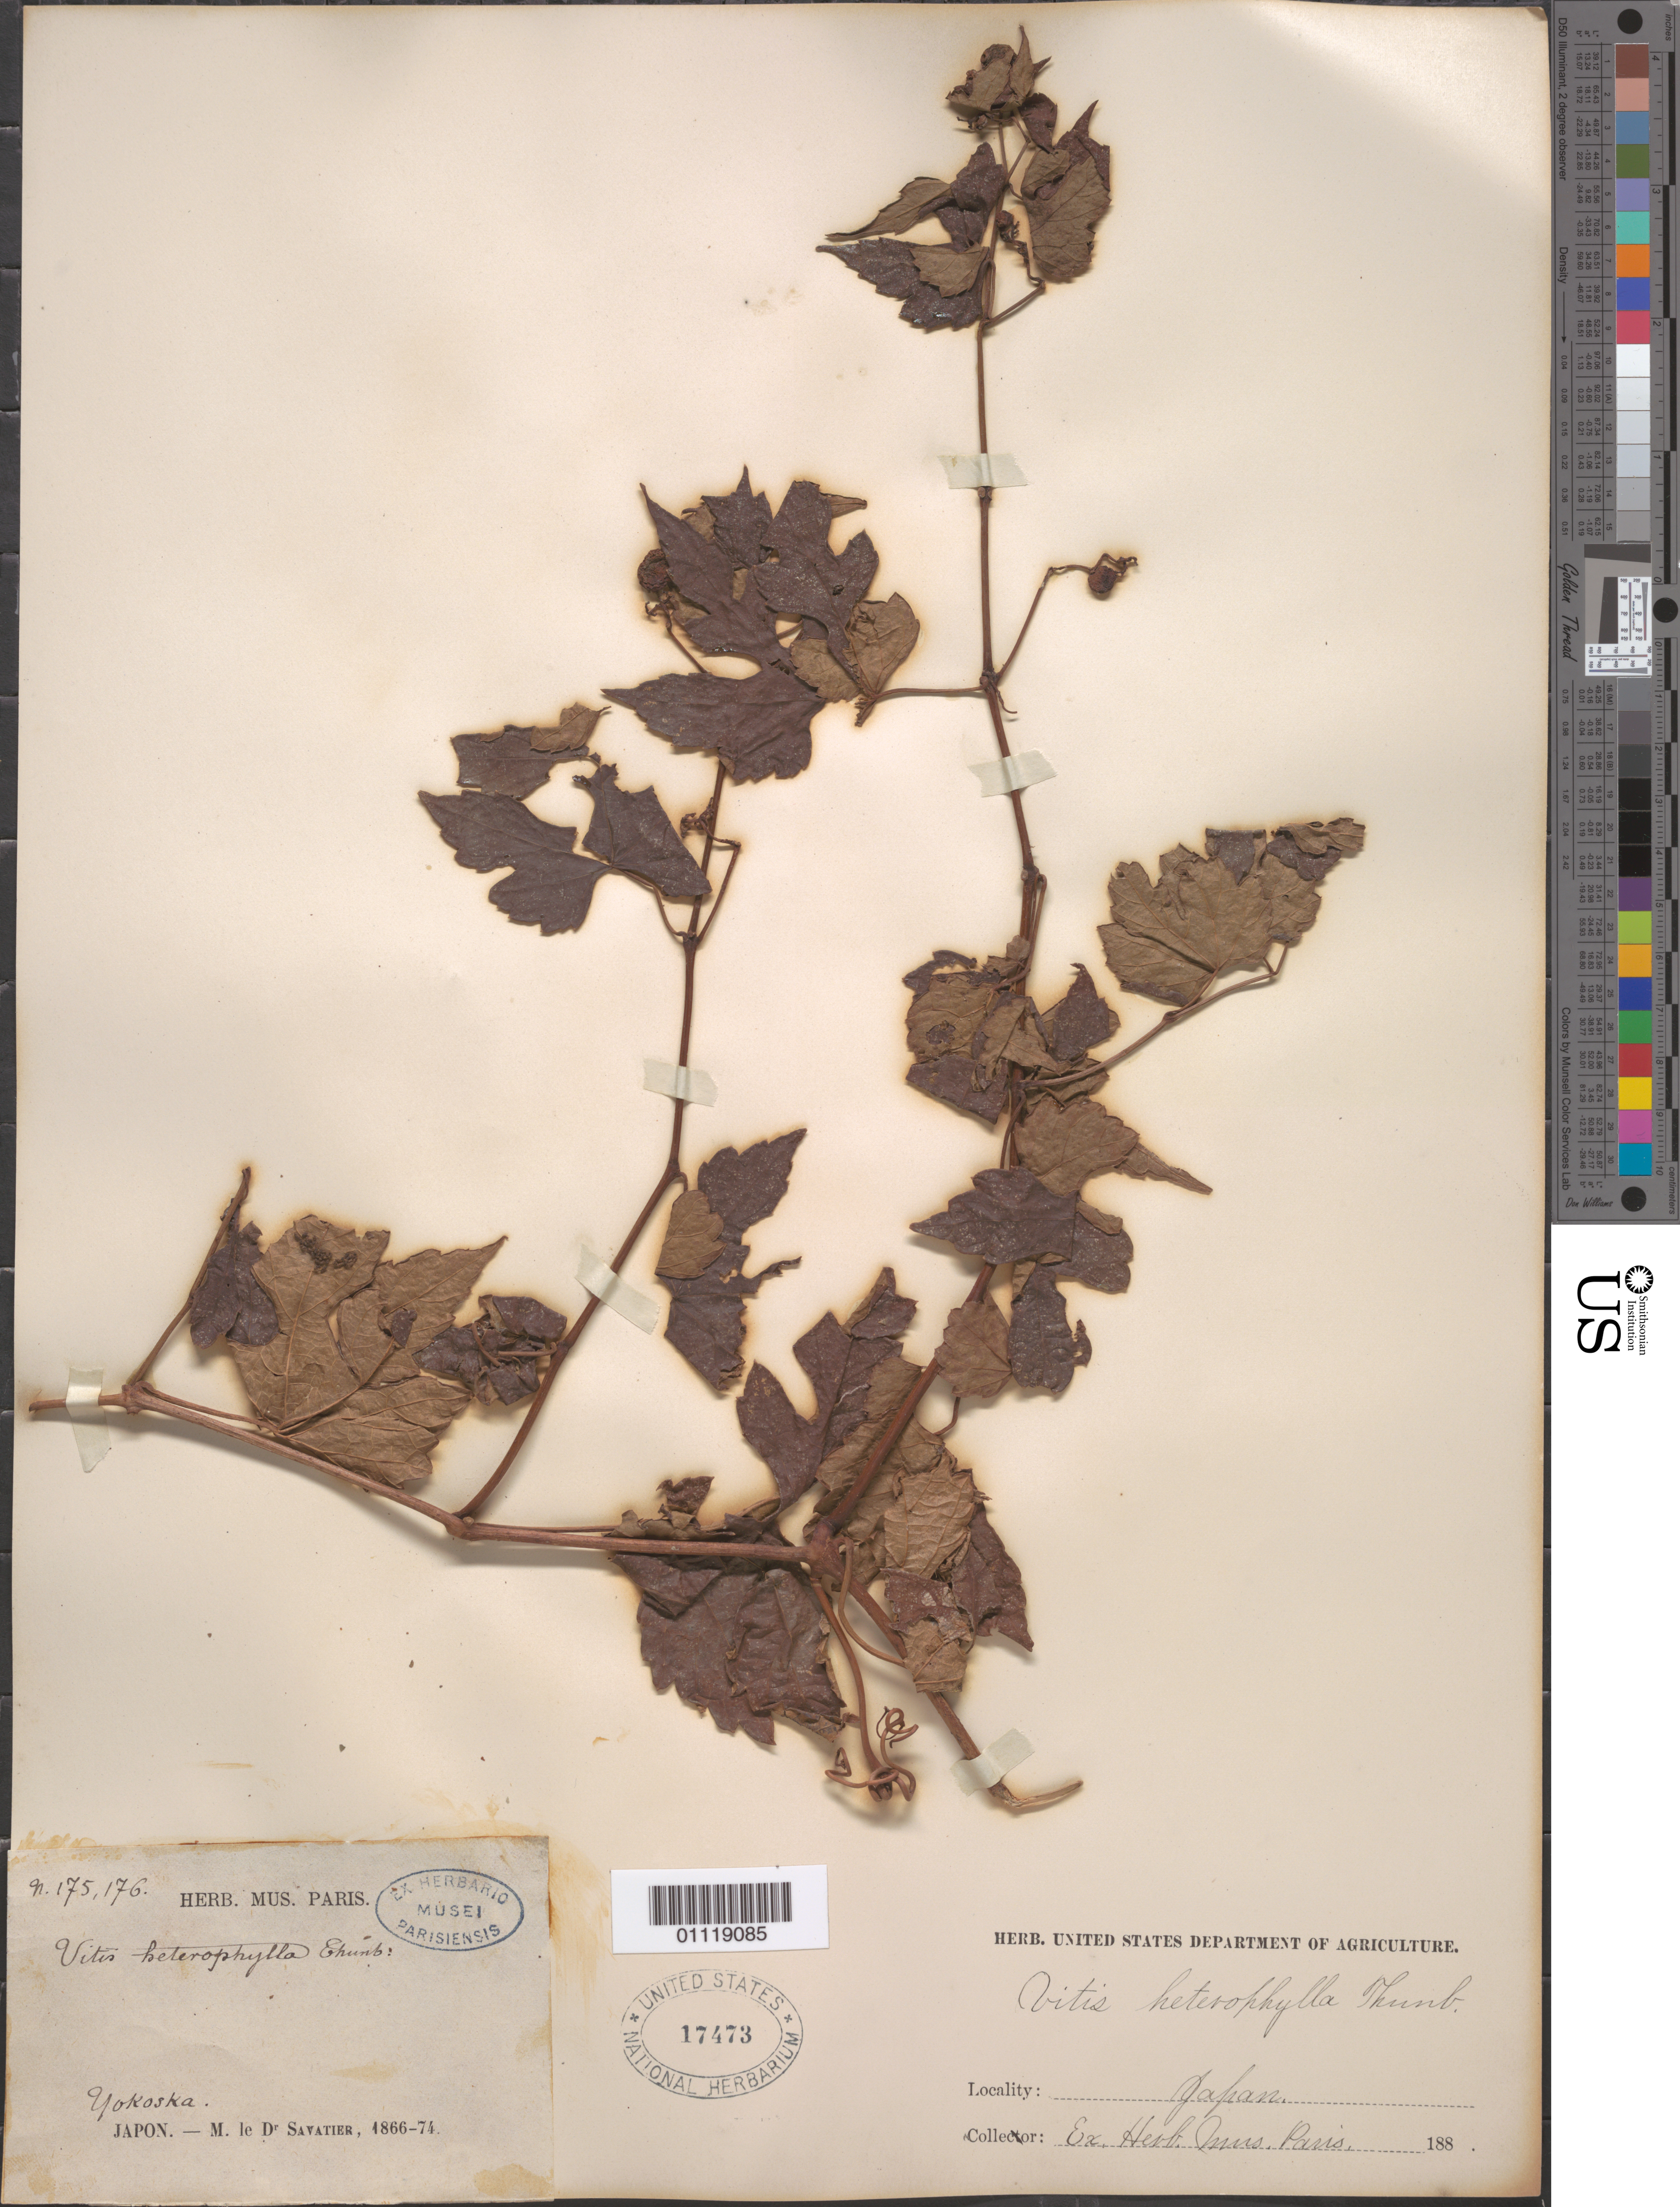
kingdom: Plantae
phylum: Tracheophyta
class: Magnoliopsida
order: Vitales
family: Vitaceae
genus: Ampelopsis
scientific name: Ampelopsis glandulosa var. heterophylla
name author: (Thunb.) Momiy.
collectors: P. Savatier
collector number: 175, 176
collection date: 1866/1874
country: Japan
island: Honshu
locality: Yokosuka.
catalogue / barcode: US 17473